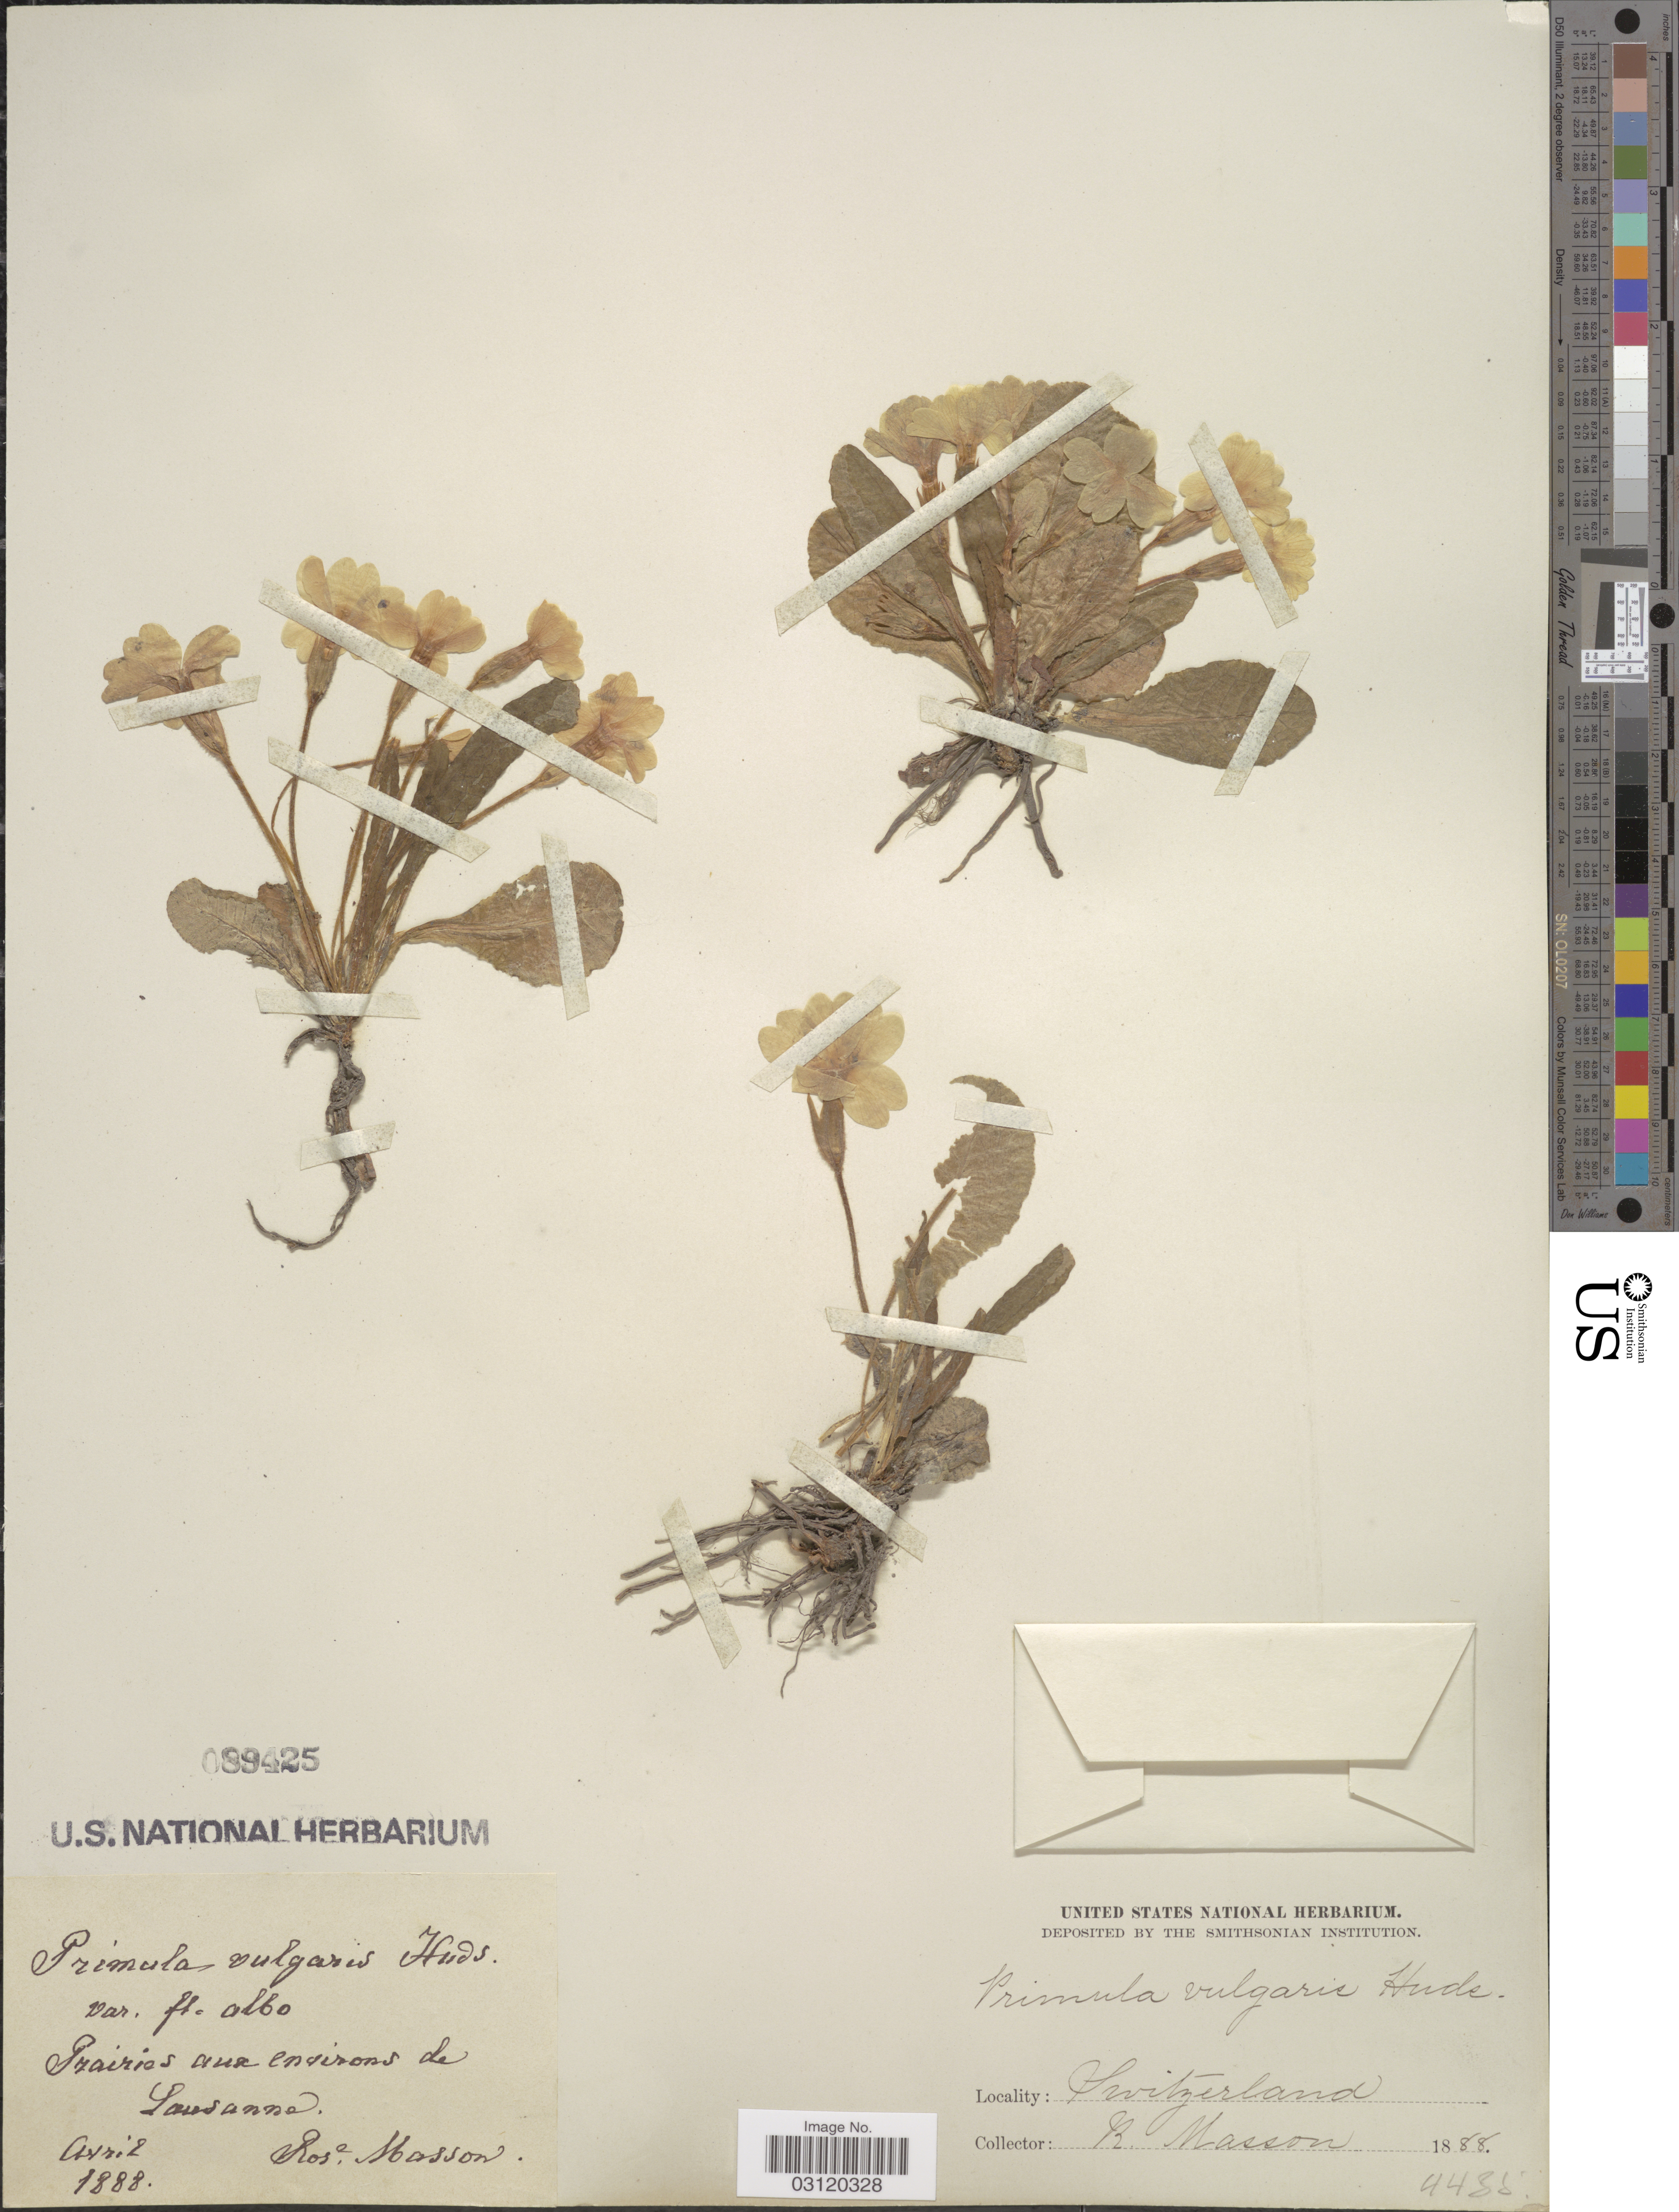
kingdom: Plantae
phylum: Tracheophyta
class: Magnoliopsida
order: Ericales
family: Primulaceae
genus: Primula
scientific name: Primula vulgaris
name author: Huds.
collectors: R. Masson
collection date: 1888-04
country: Switzerland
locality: Prairies aux environs de Lausanne.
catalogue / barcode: US 89425